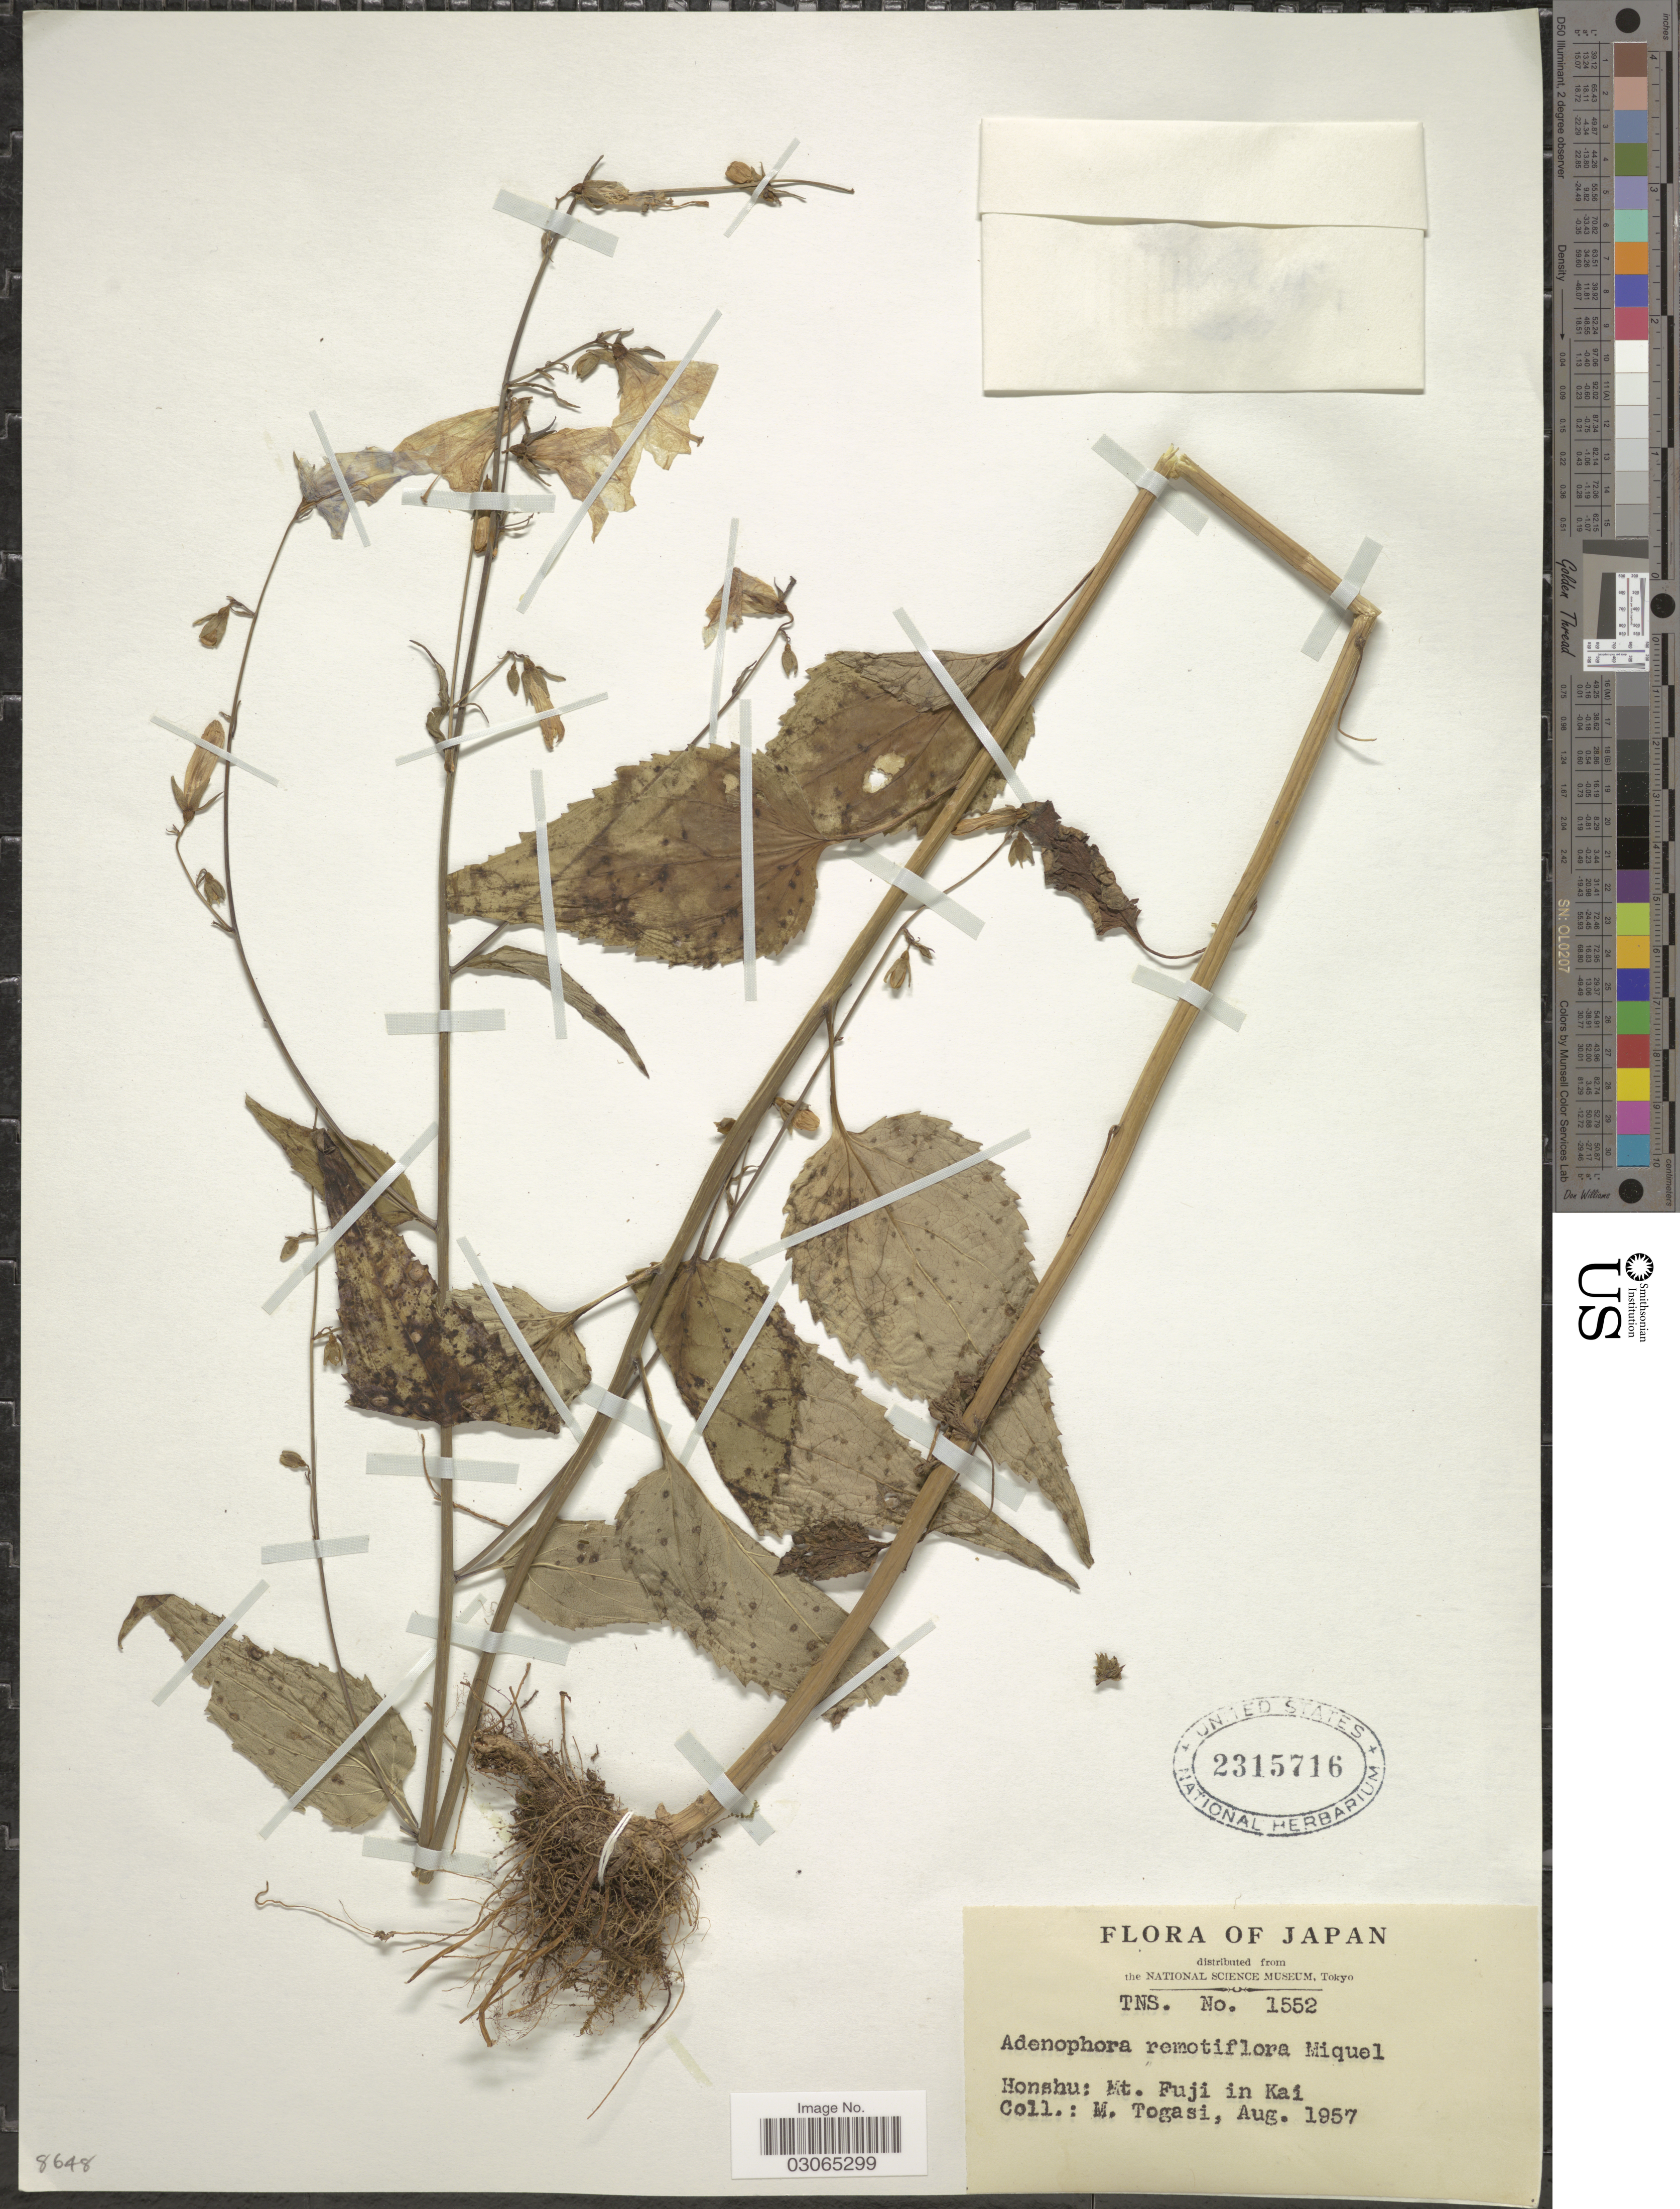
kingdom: Plantae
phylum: Tracheophyta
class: Magnoliopsida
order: Asterales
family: Campanulaceae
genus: Adenophora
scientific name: Adenophora remotiflora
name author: (Siebold & Zucc.) Miq.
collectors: M. Togasi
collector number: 1552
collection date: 1957-08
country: Japan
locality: Honshu: Mt. Fuji in Kai.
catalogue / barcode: US 2315716